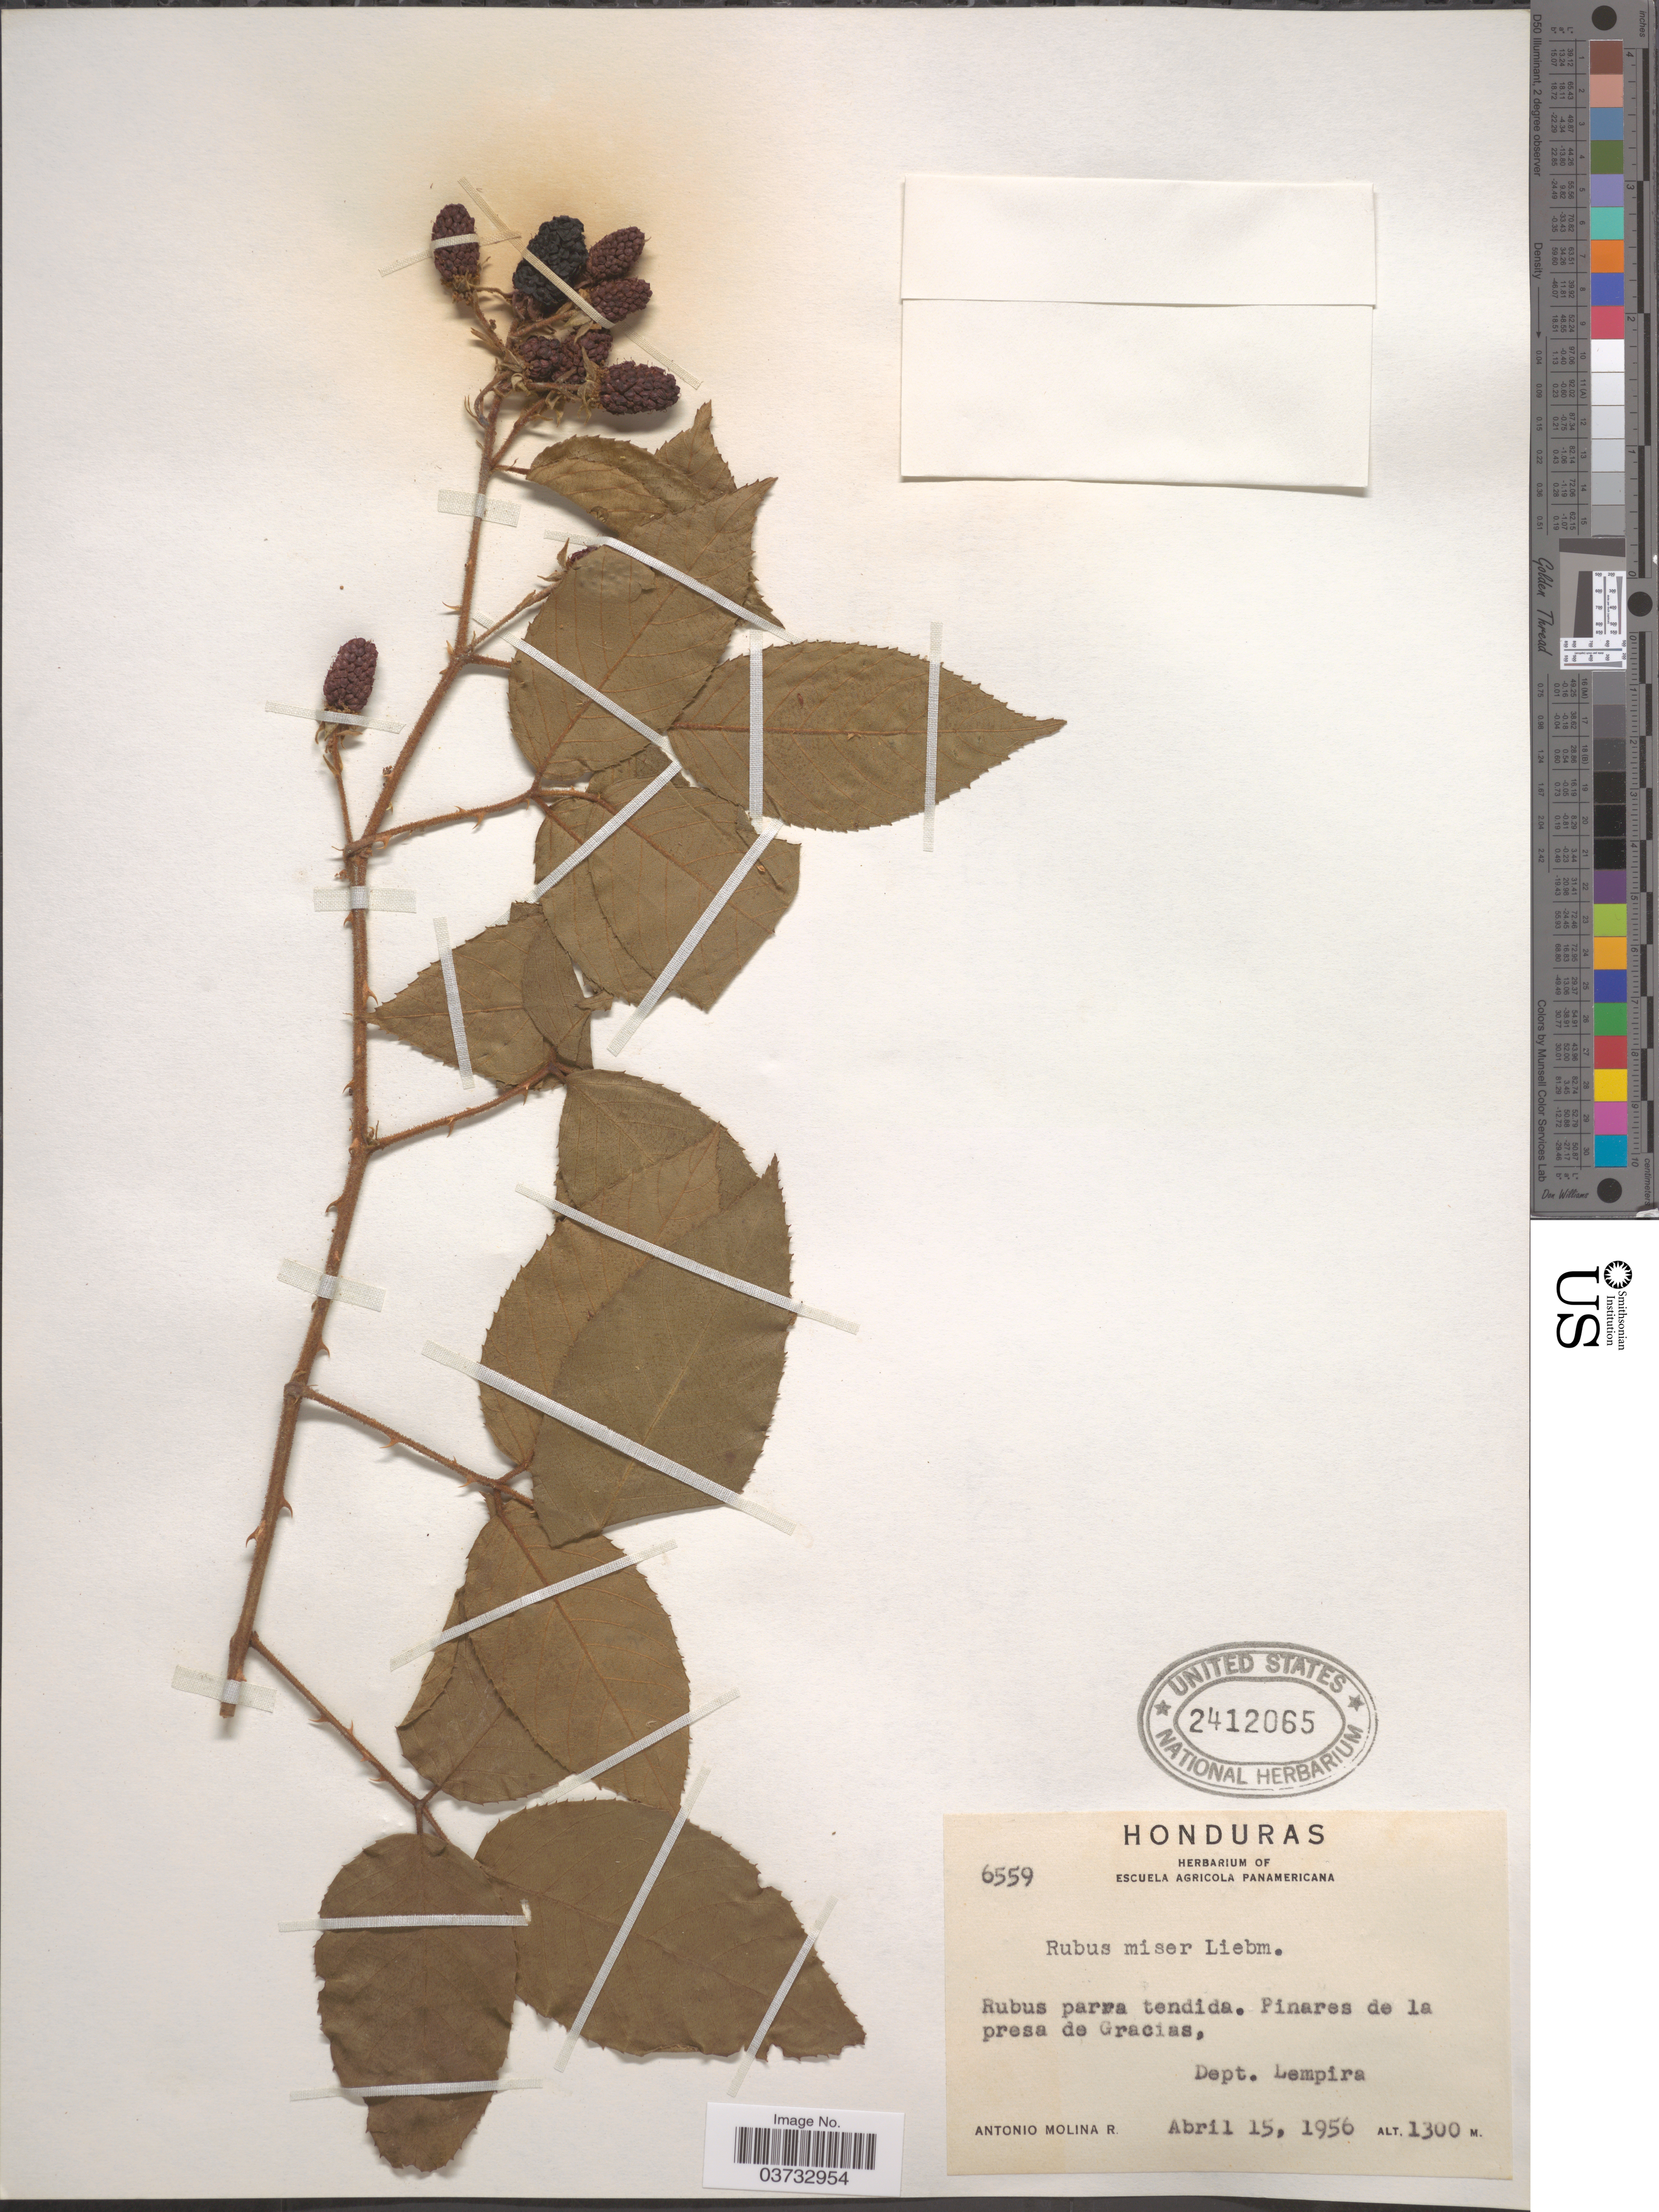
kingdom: Plantae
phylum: Tracheophyta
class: Magnoliopsida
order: Rosales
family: Rosaceae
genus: Rubus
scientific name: Rubus miser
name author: Liebm.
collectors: A. Molina R.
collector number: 6559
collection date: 1956-04-15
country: Honduras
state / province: Lempira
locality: Pinares de la presa de Gracias, Dept. Lempira.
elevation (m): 1300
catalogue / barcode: US 2412065